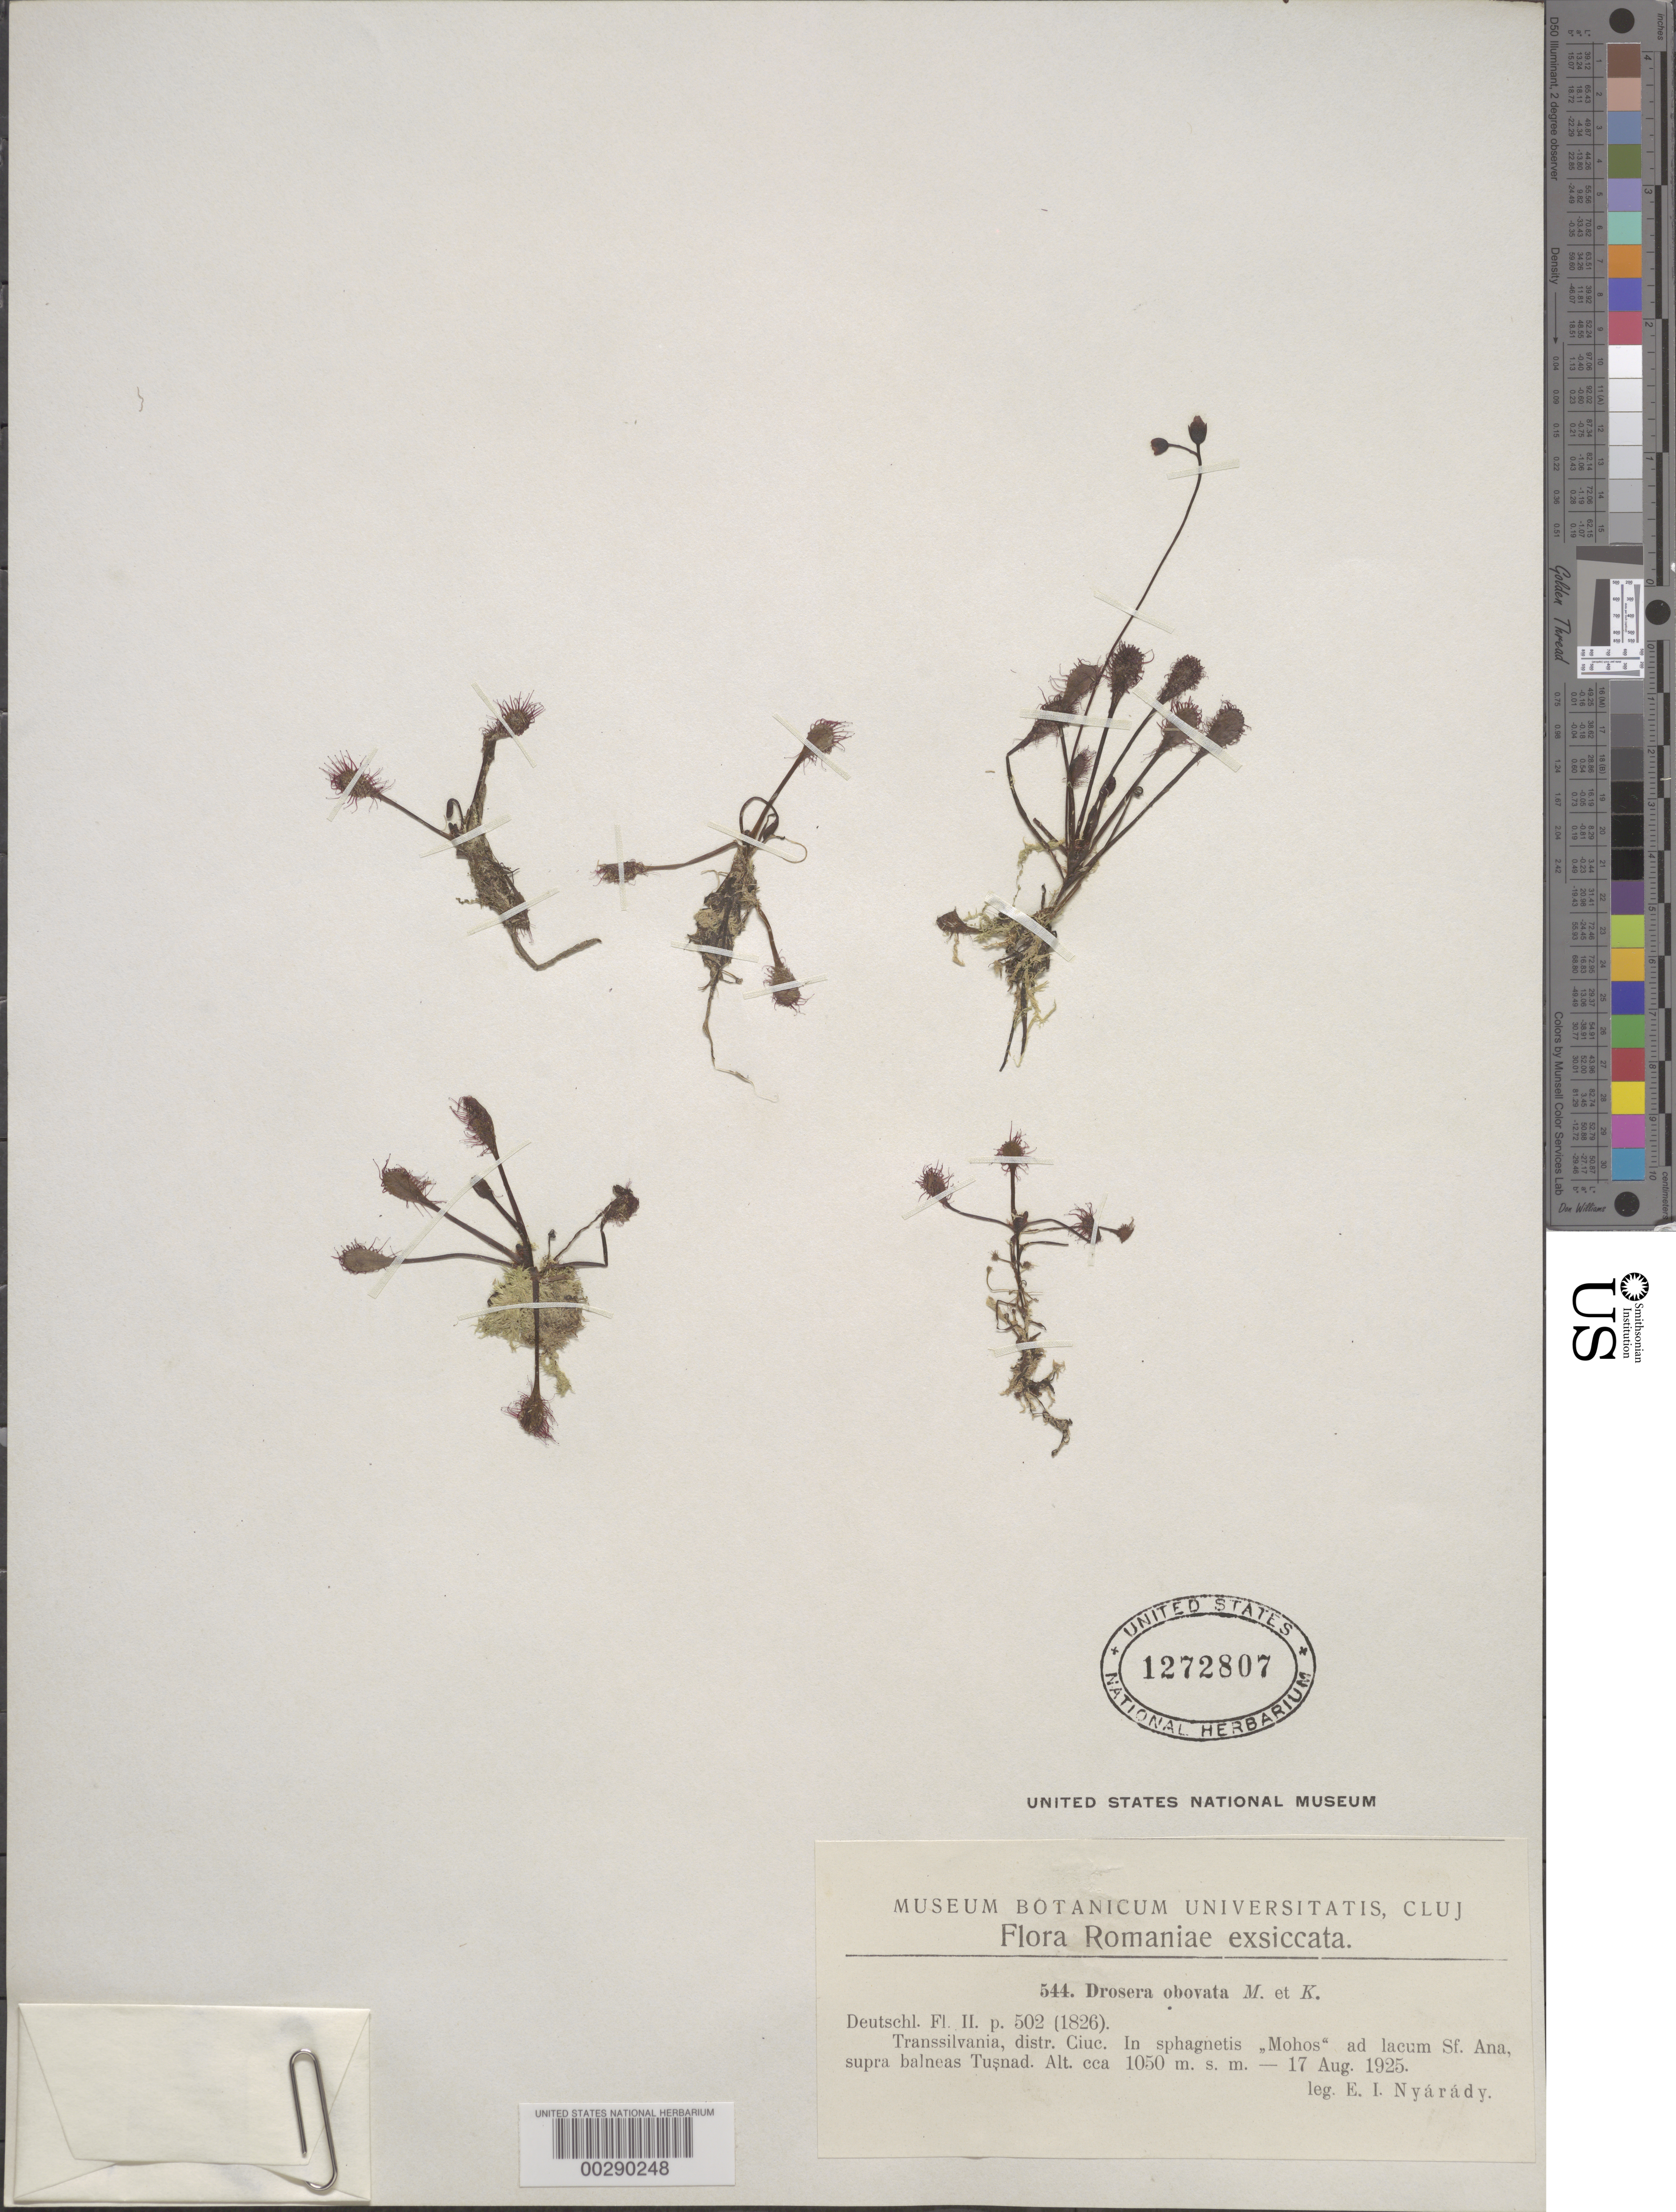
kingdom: Plantae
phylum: Tracheophyta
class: Magnoliopsida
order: Caryophyllales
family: Droseraceae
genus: Drosera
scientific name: Drosera obovata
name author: Mert. & Koch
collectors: E. Nyarady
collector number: Fl. Romaniae Exsicc. 544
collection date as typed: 17 Aug 1925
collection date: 1925-08-17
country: Romania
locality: Ciuc dist., ad lacum sf. ana supra balneas tusnad.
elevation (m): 1050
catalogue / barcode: US 1272807